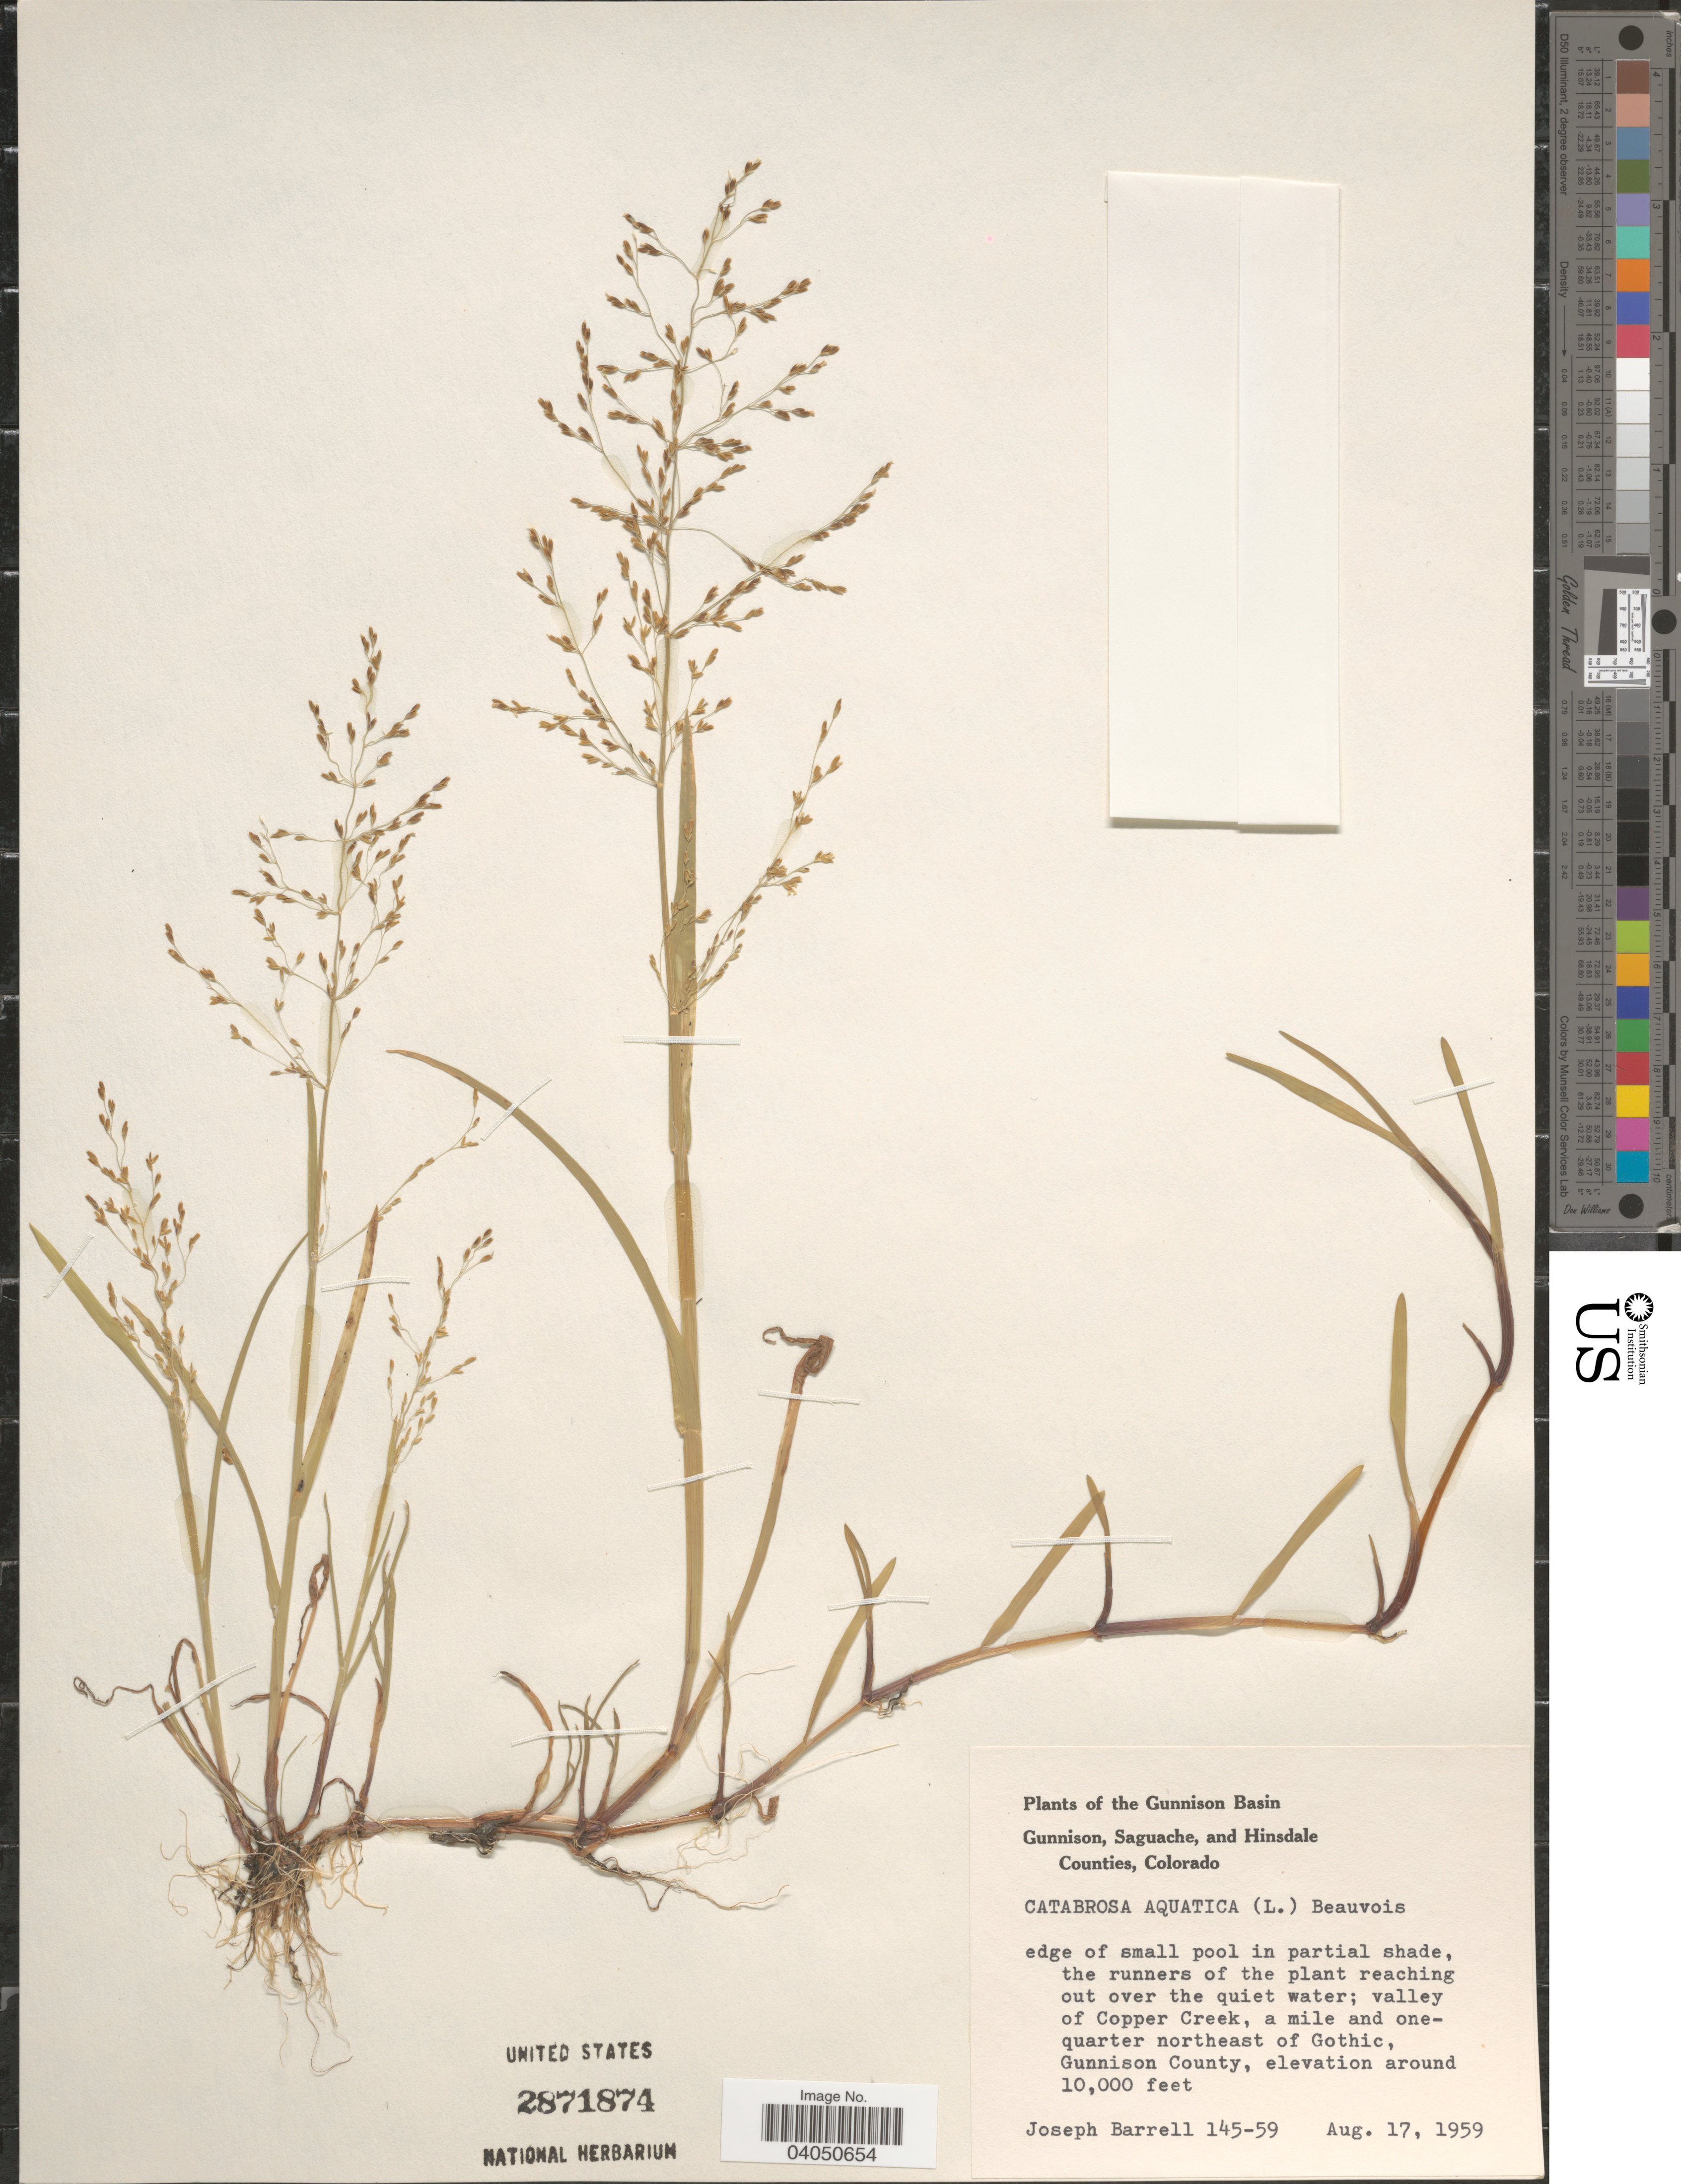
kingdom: Plantae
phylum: Tracheophyta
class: Liliopsida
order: Poales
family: Poaceae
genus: Catabrosa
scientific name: Catabrosa aquatica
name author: (L.) P. Beauv.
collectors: J. Barrell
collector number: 145-59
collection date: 1959-08-17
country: United States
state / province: Colorado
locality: The Gunnison Basin. Valley of Copper Creek, a mile and one-quarter northeast of Gothic, Gunnison County.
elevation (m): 3048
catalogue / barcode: US 2871874